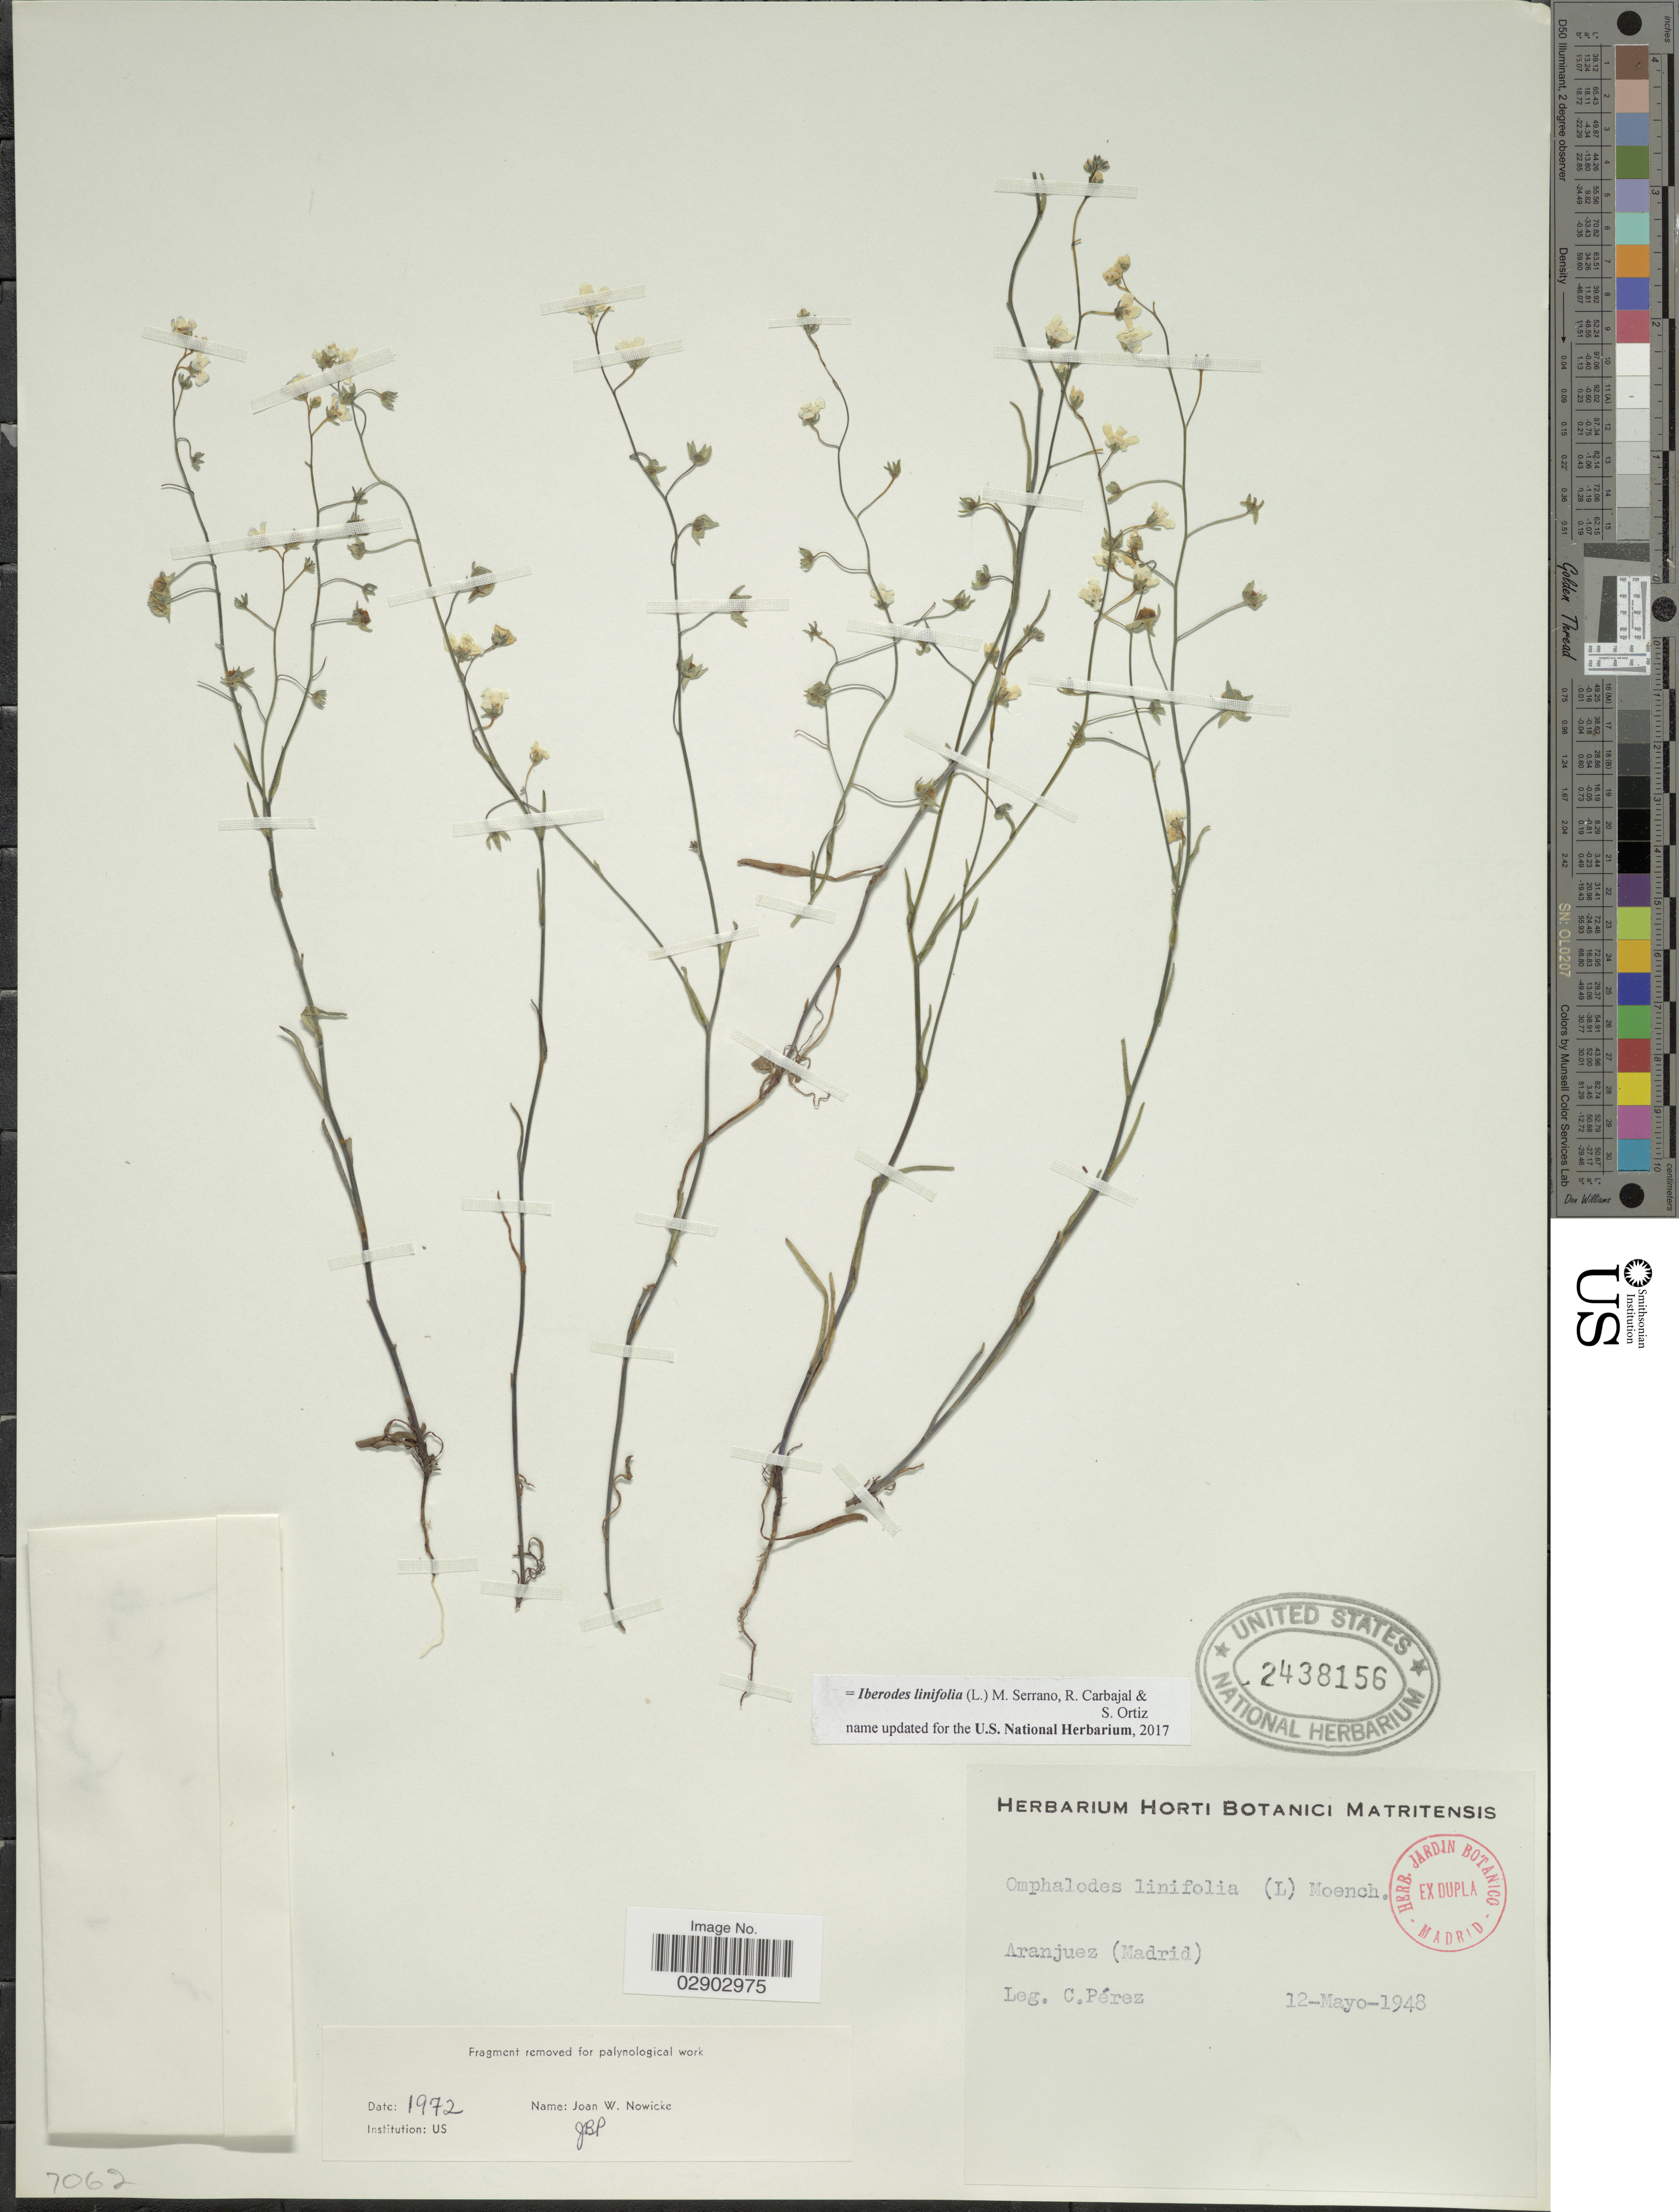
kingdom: Plantae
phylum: Tracheophyta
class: Magnoliopsida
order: Boraginales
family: Boraginaceae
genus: Iberodes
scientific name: Iberodes linifolia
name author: (L.) M. Serrano et al.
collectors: C. Perez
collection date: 1948-05-12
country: Spain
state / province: Madrid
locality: Aranjuez.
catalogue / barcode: US 2438156